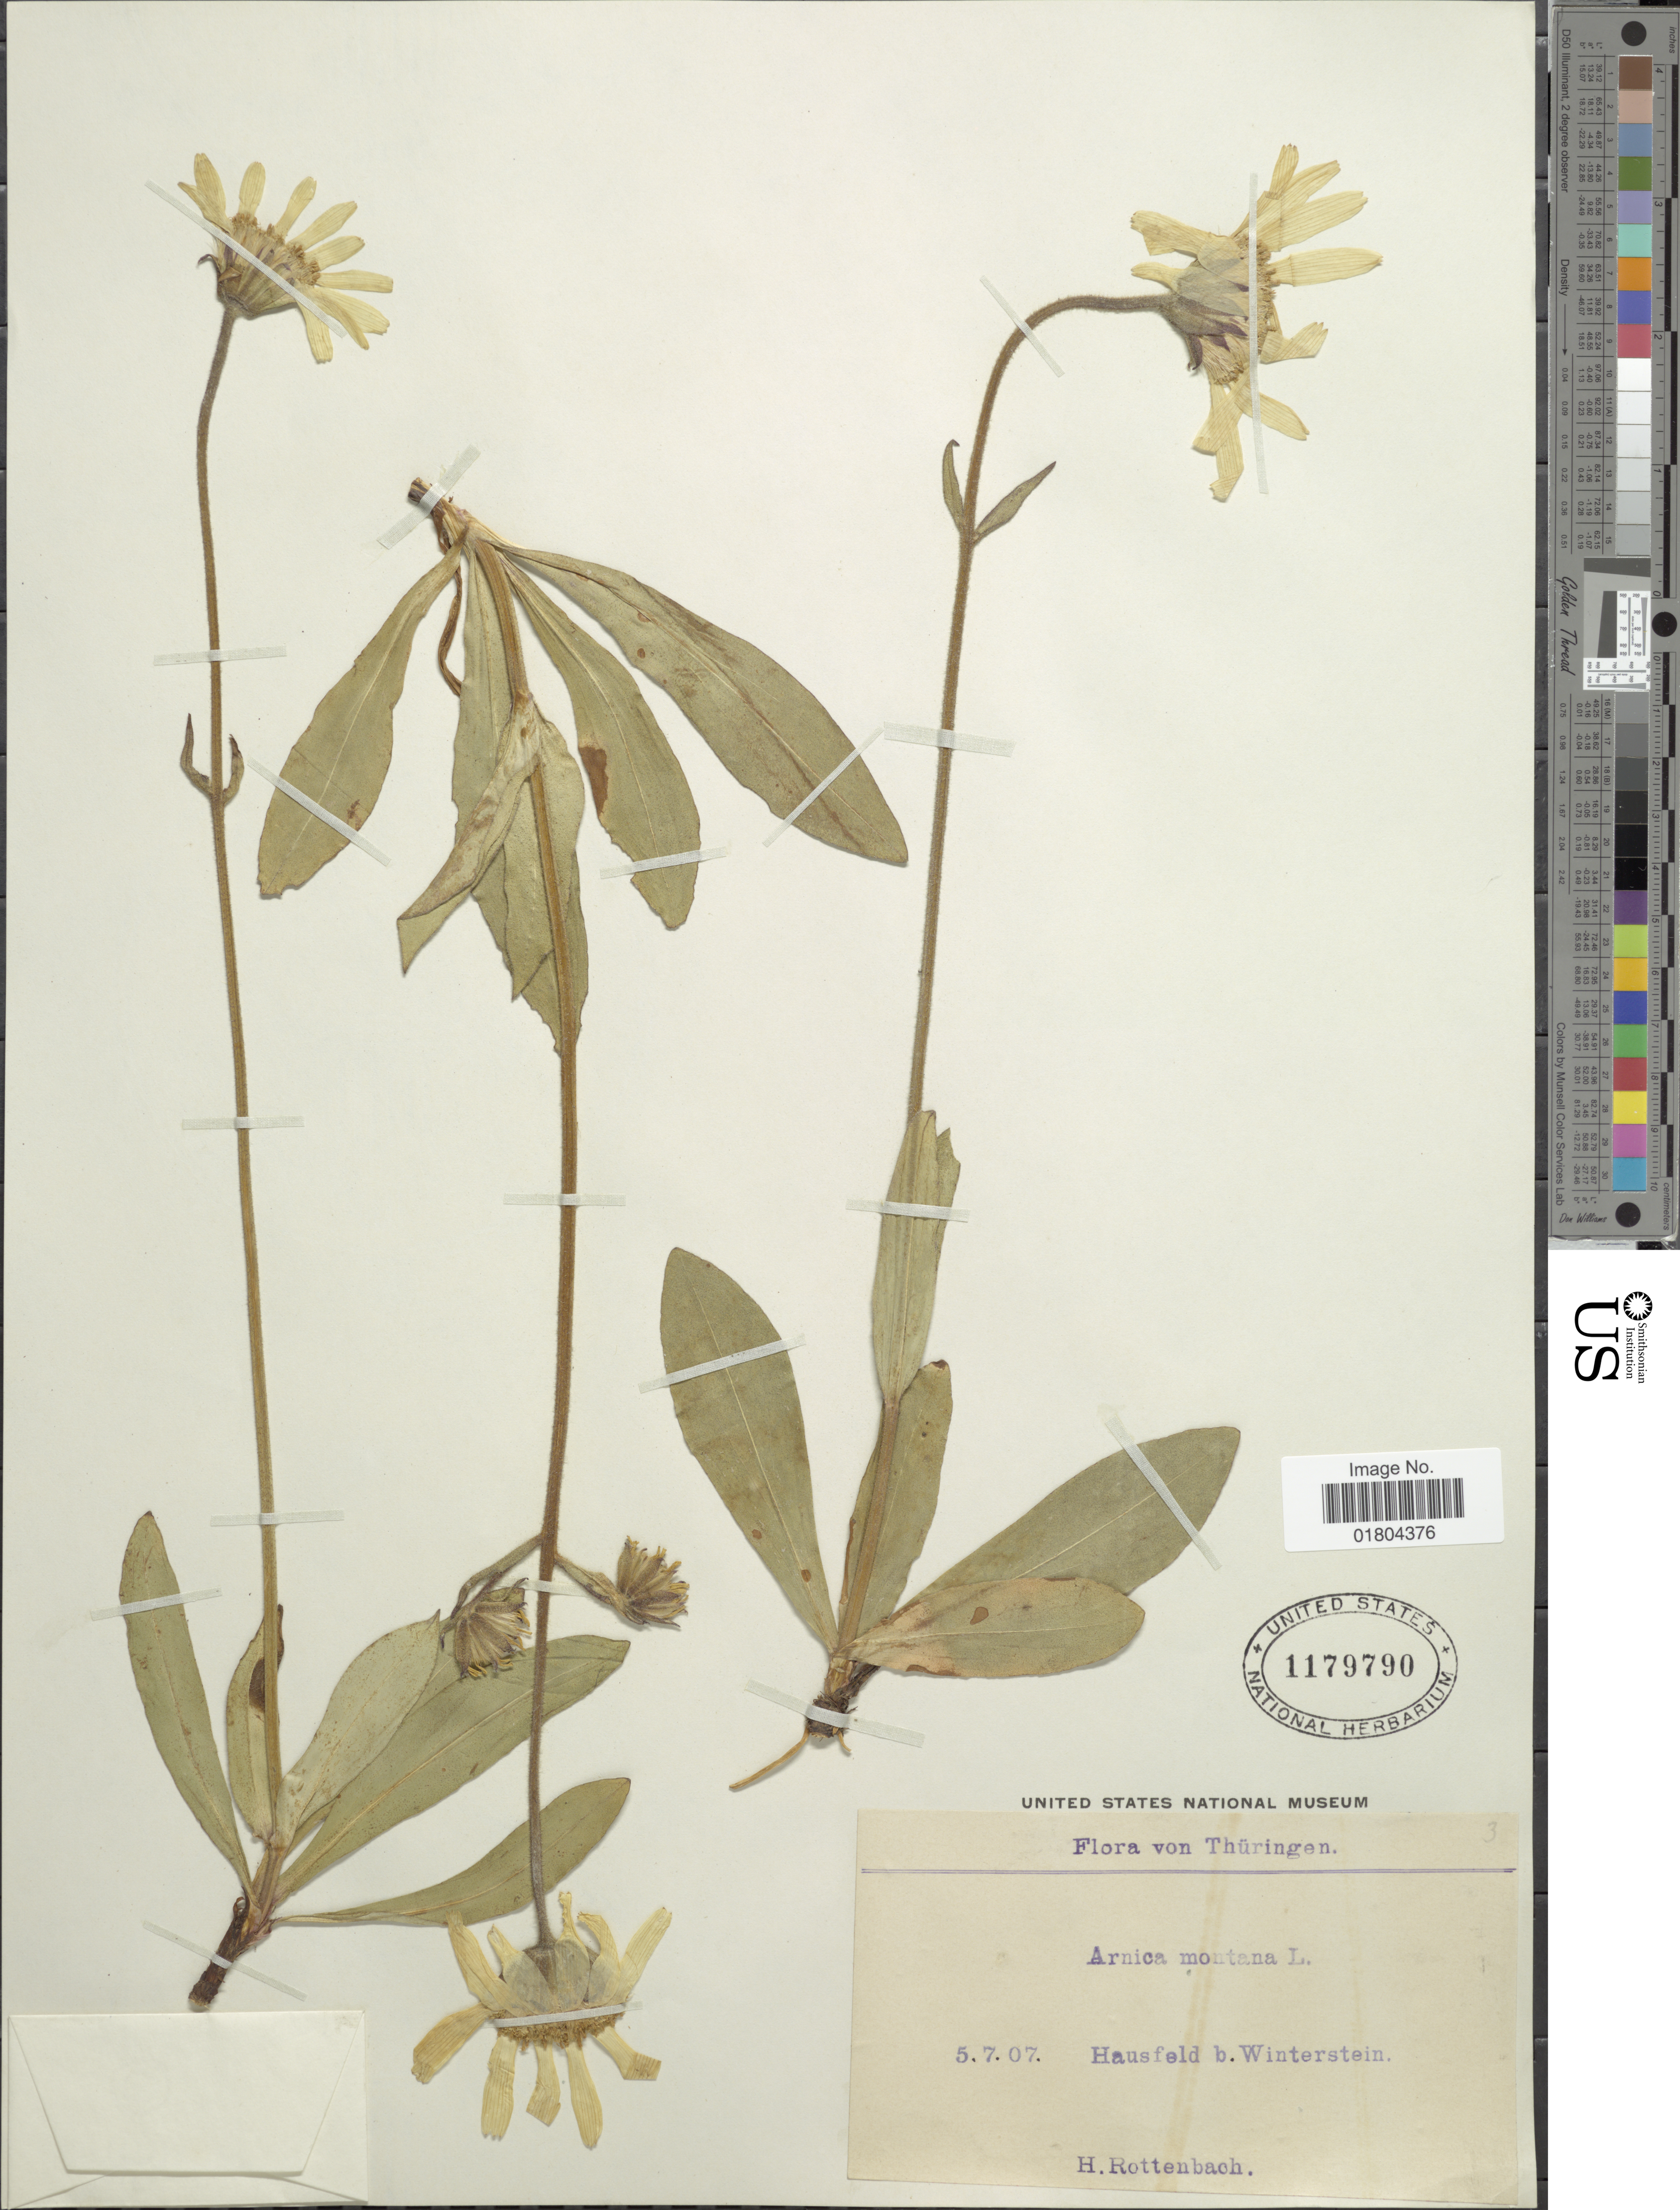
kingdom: Plantae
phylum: Tracheophyta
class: Magnoliopsida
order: Asterales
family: Asteraceae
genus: Arnica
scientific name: Arnica montana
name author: L.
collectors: Rottenbach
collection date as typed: Transcribed d/m/y: 5/7/7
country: Germany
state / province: Thuringia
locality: Hausfeld b. Winterstein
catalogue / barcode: US 1179790